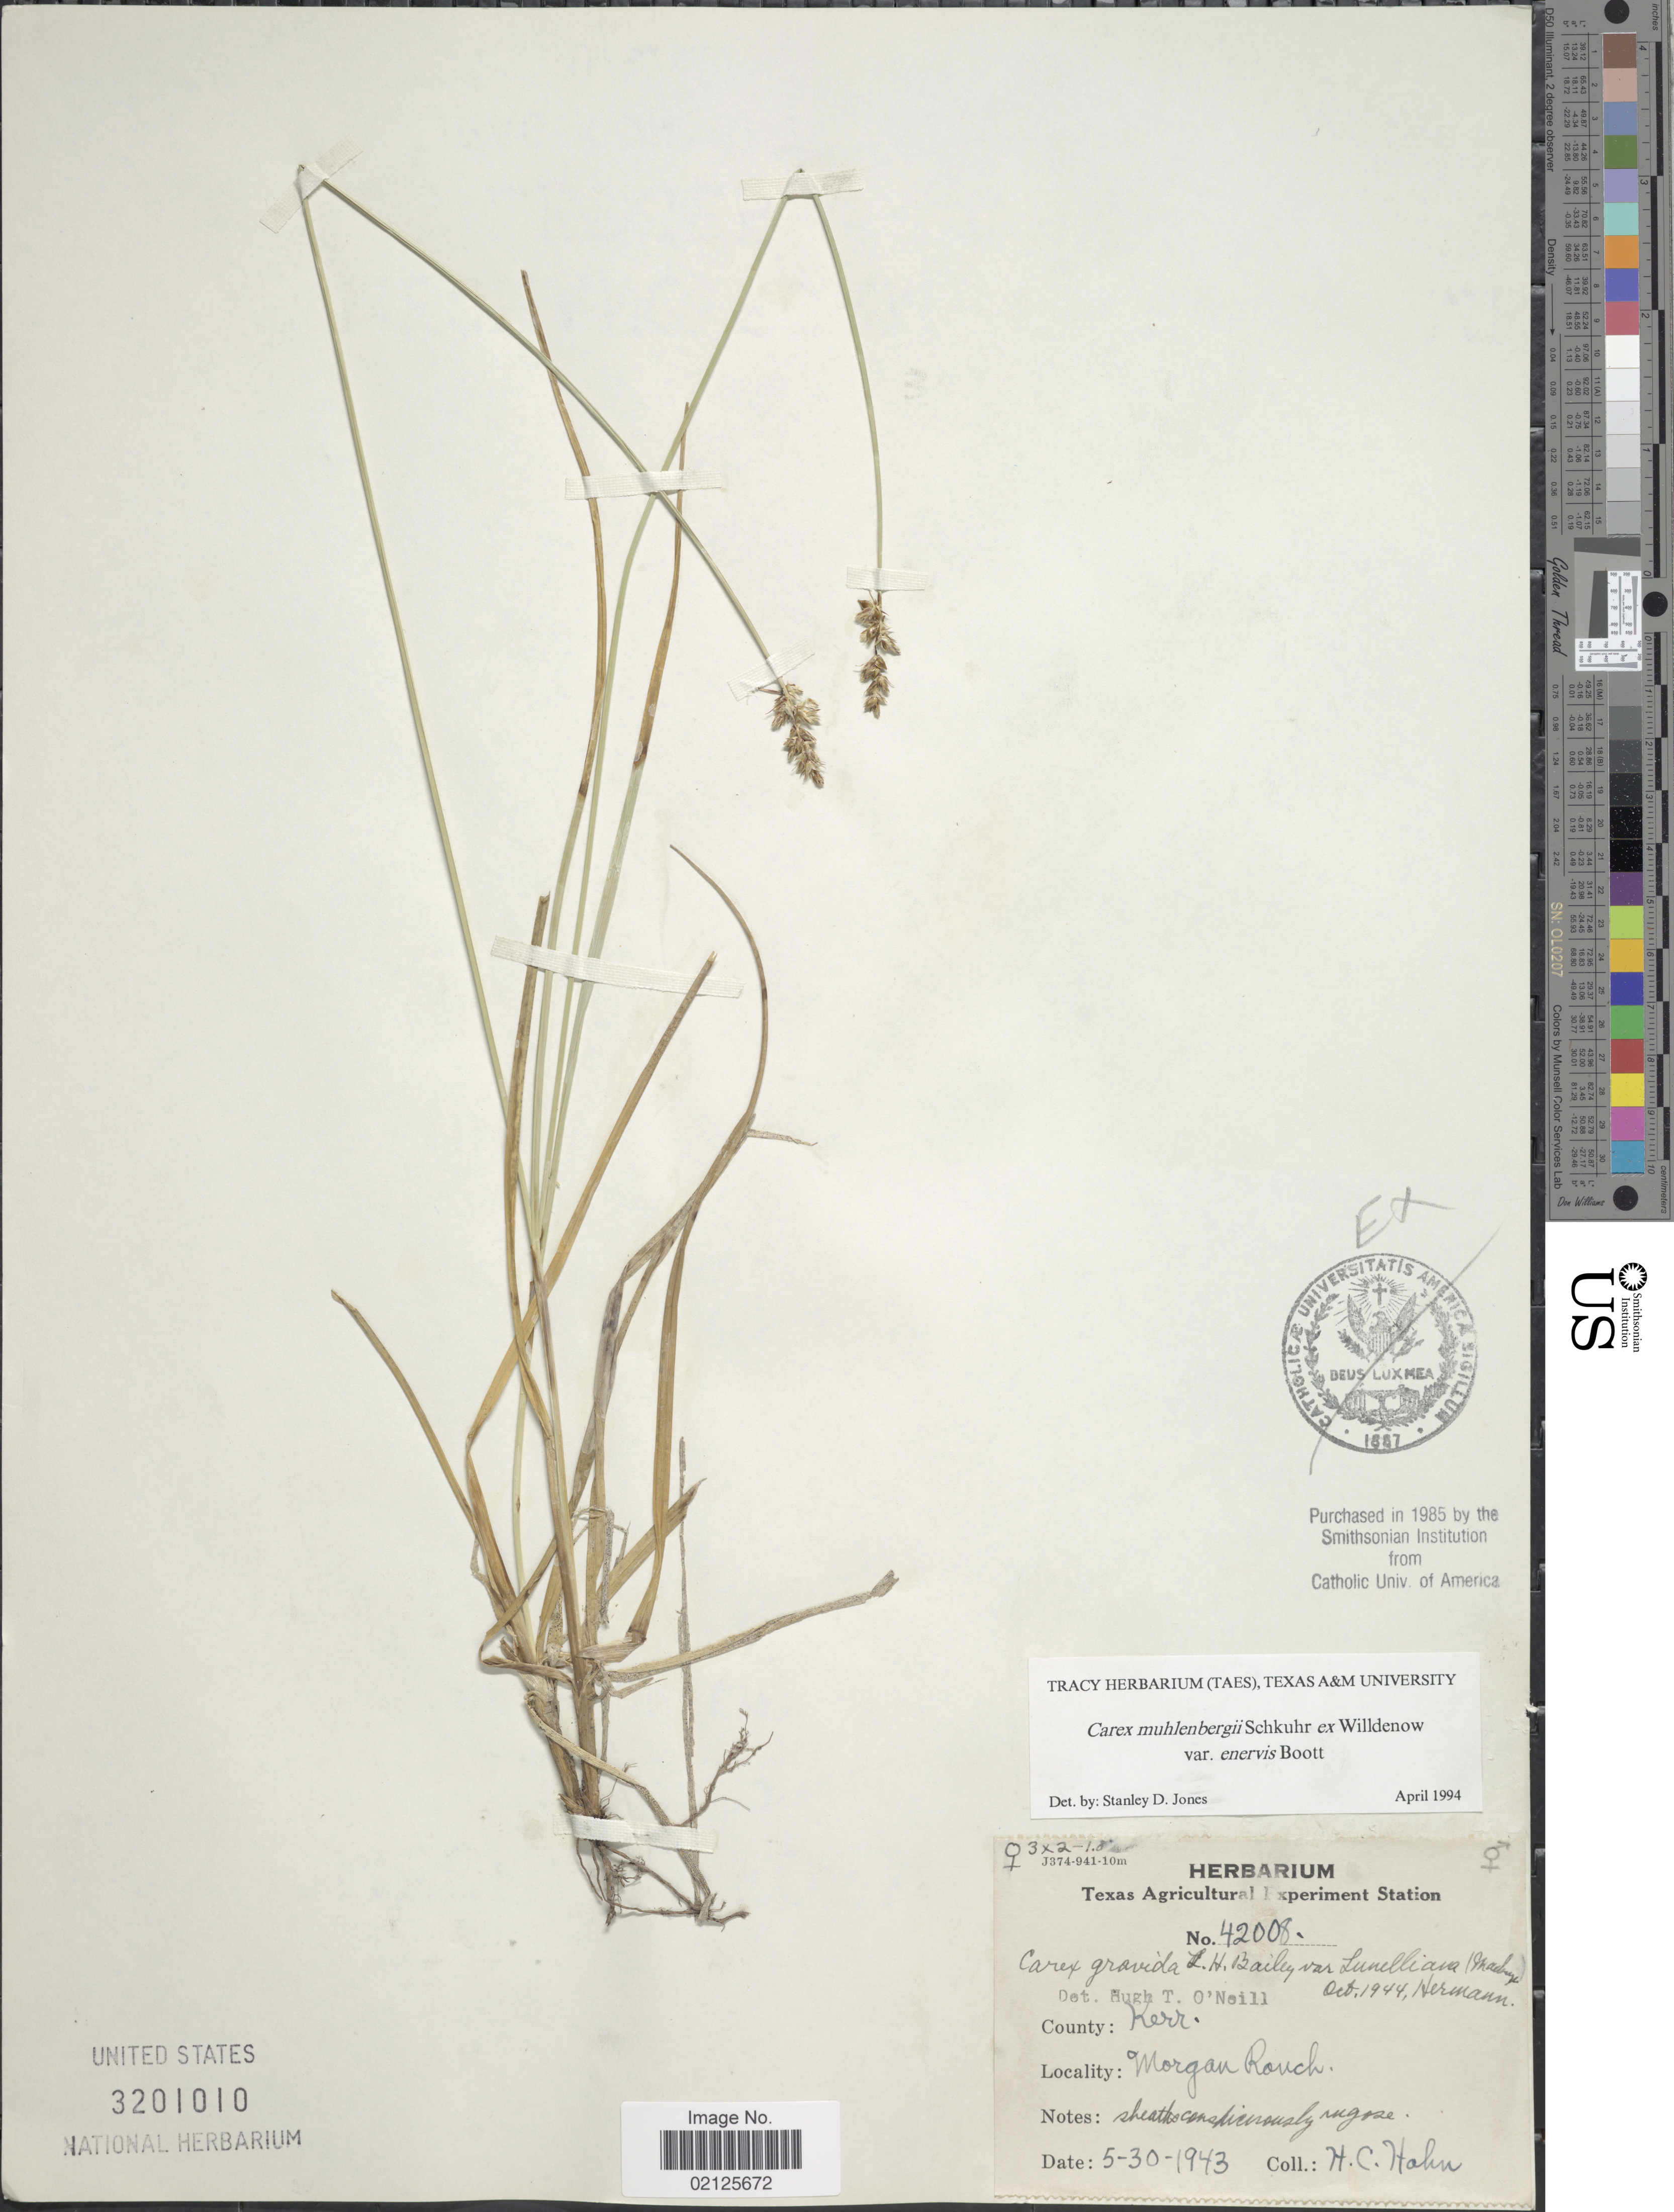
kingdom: Plantae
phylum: Tracheophyta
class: Liliopsida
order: Poales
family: Cyperaceae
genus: Carex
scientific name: Carex muehlenbergii var. enervis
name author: Boott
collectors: H. Hahn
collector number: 42008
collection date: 1943-05-30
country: United States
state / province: Texas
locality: County: Kerr, Morgan Ranch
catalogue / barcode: US 3201010